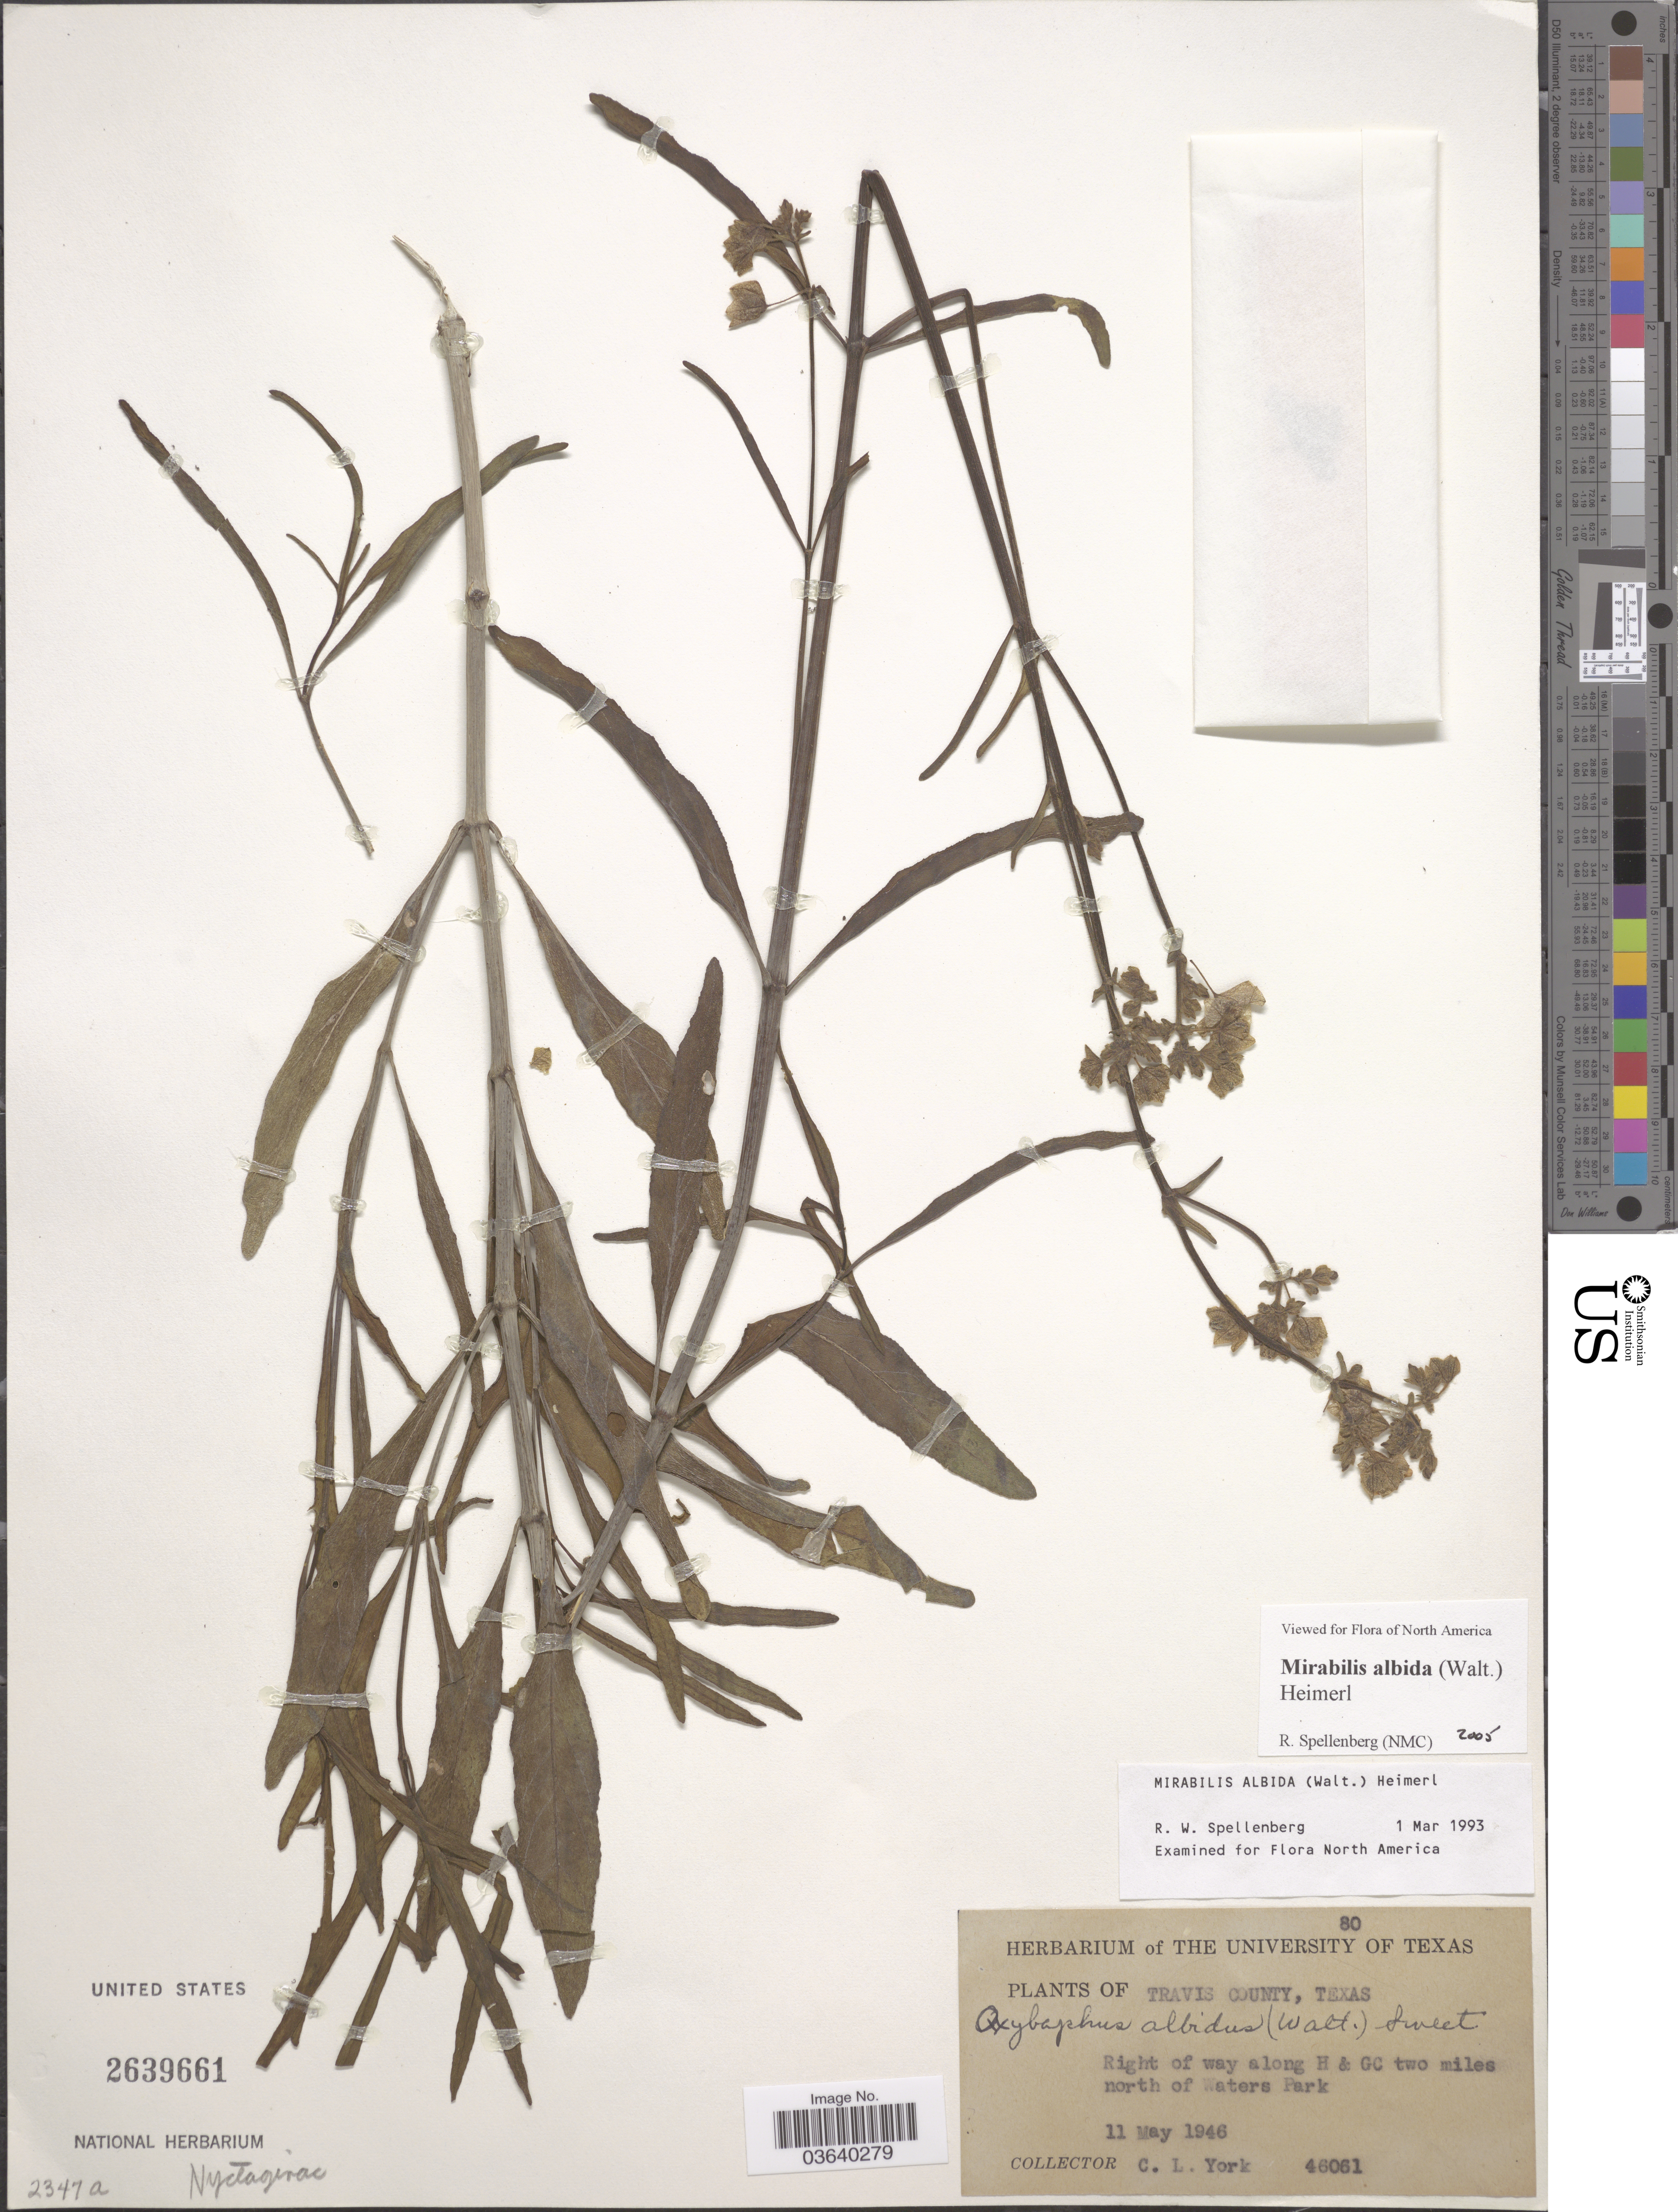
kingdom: Plantae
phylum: Tracheophyta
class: Magnoliopsida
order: Caryophyllales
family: Nyctaginaceae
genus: Mirabilis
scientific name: Mirabilis albida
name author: (Walter) Heimerl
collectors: C. L. York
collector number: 46061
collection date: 1946-05-11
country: United States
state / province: Texas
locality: Travis County. Right of way along H & GC two miles north of Waters Park.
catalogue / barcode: US 2639661